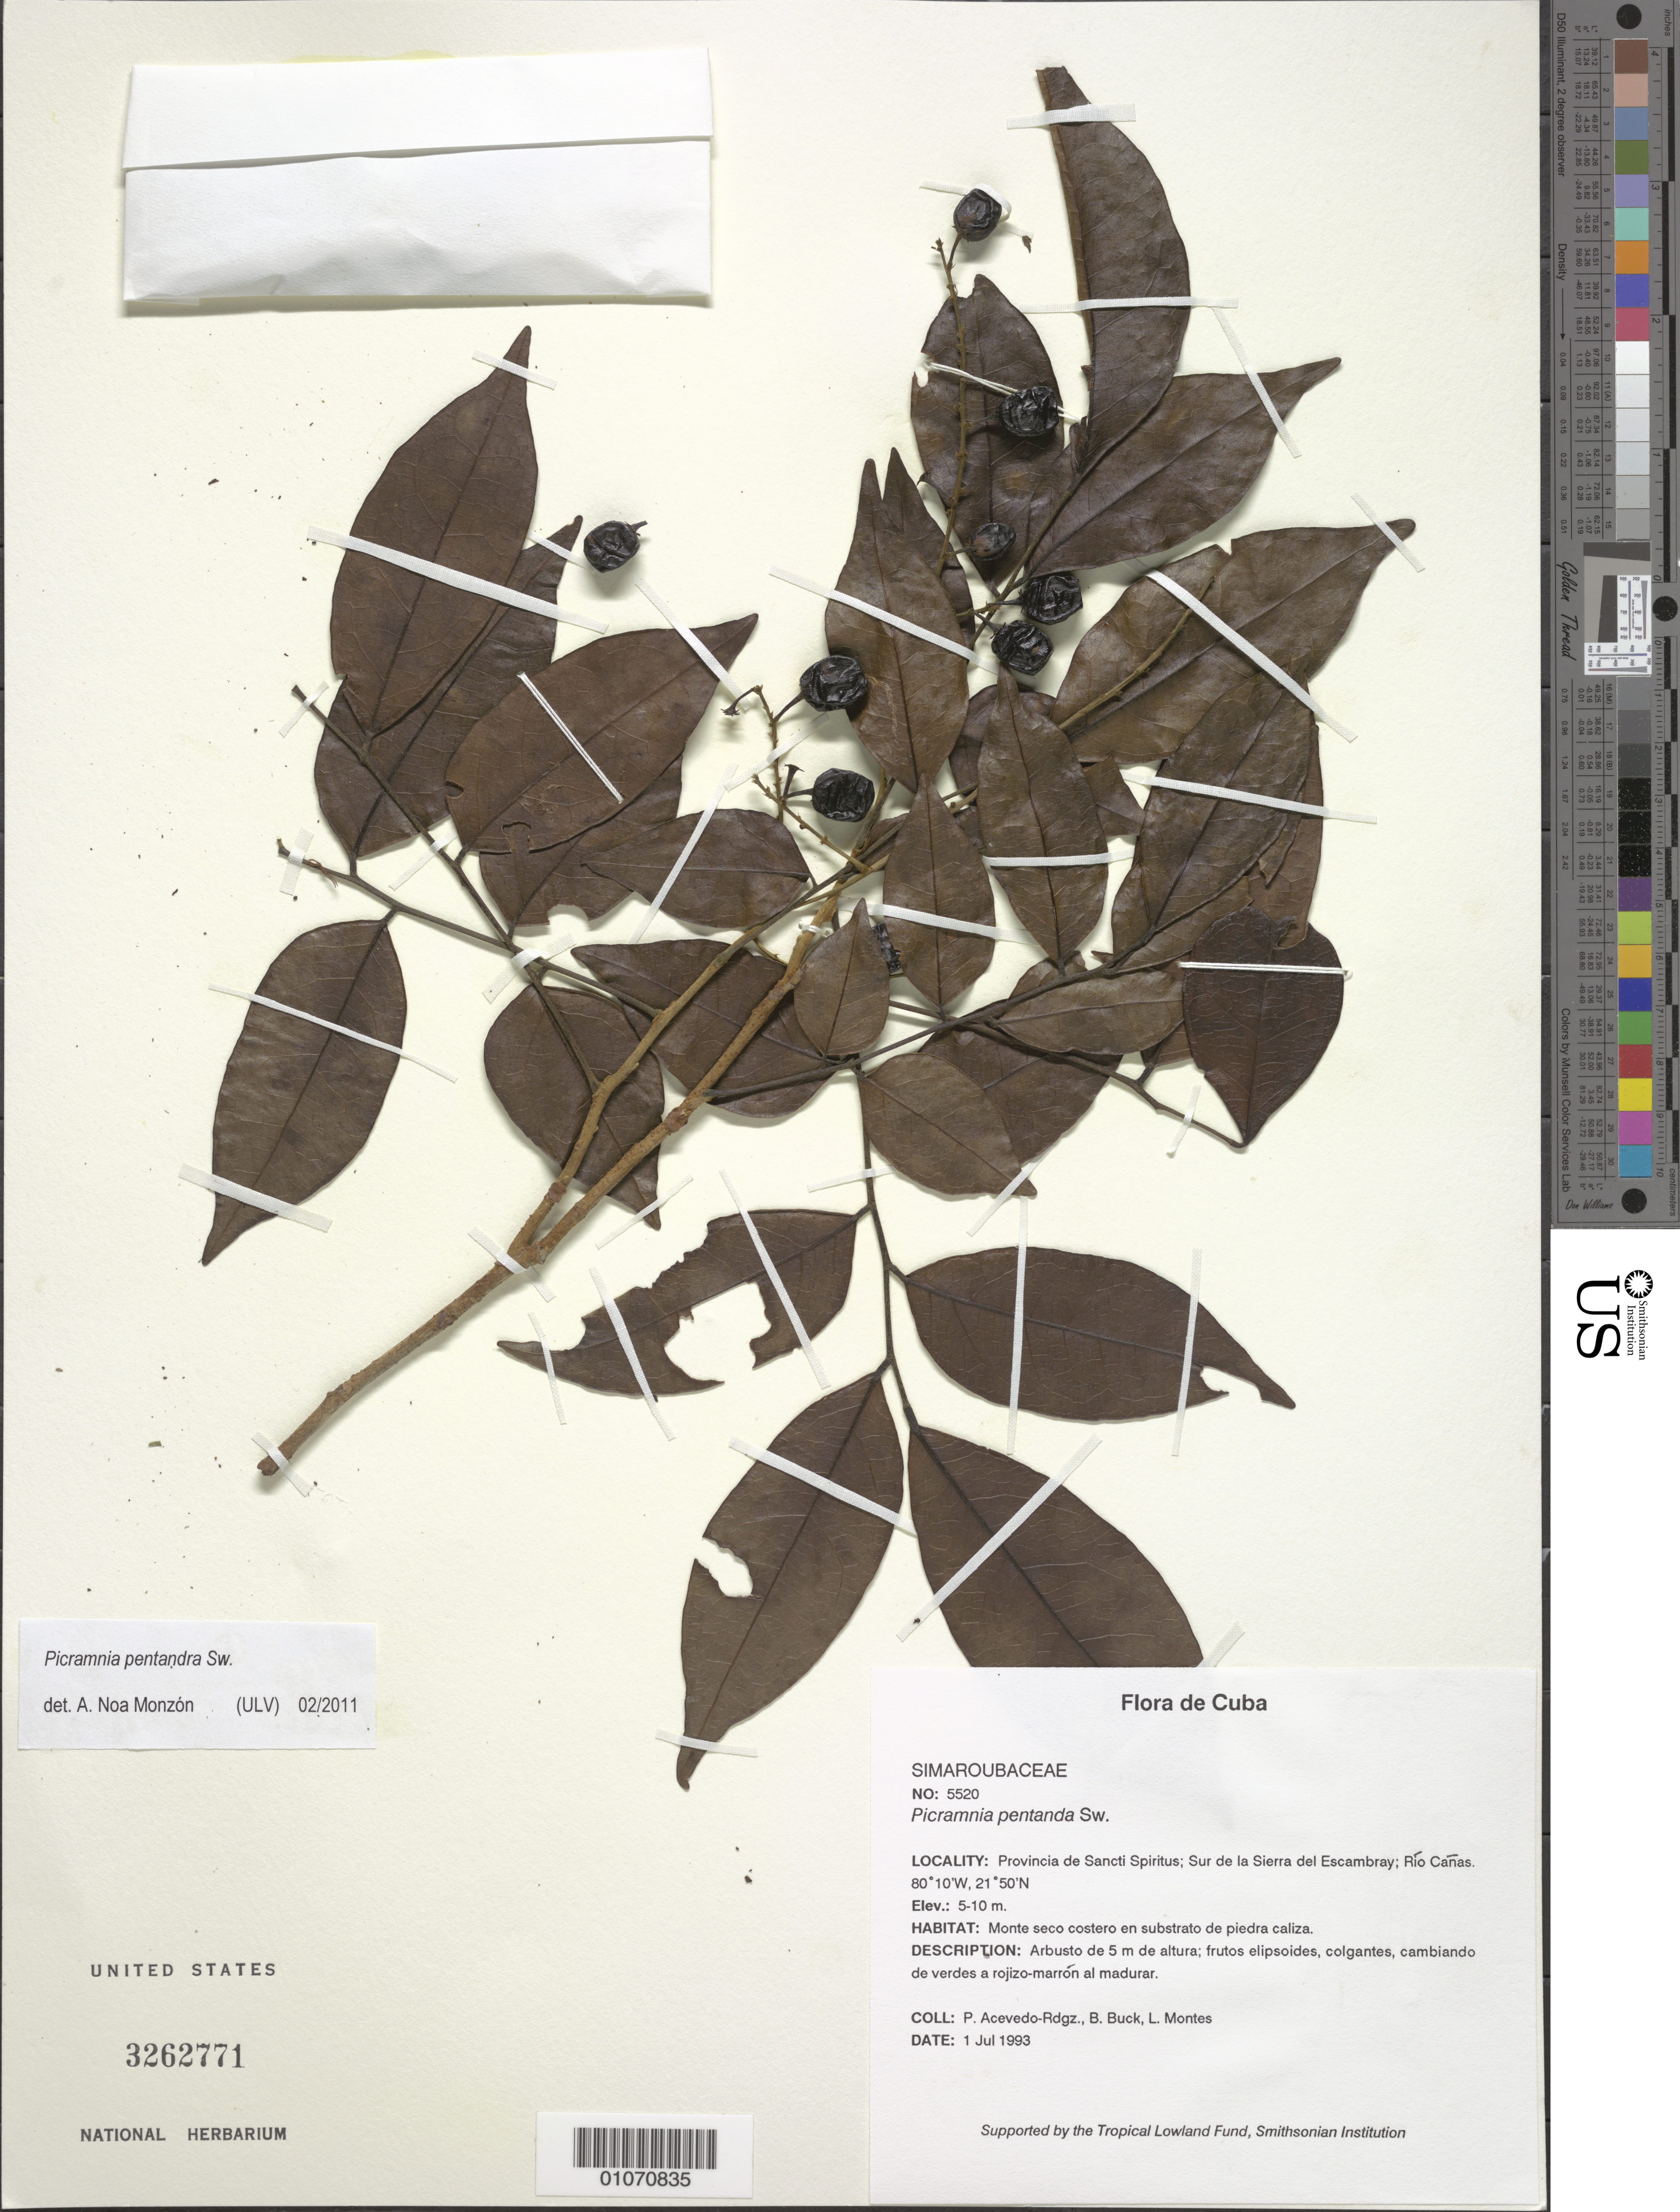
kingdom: Plantae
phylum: Tracheophyta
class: Magnoliopsida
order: Picramniales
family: Picramniaceae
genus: Picramnia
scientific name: Picramnia pentandra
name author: Sw.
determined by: Noa Monzón, A.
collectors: P. Acevedo-Rodr., B. Buck & L. Montes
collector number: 5520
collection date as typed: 01 Jul 1993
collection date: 1993-07-01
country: Cuba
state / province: Sancti Spiritus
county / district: Municipio de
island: Cuba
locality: Sur de la Sierra del Escambray; Río Canas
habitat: Monte seco costero en substrato de piedra caliza.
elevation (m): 5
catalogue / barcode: US 3262771